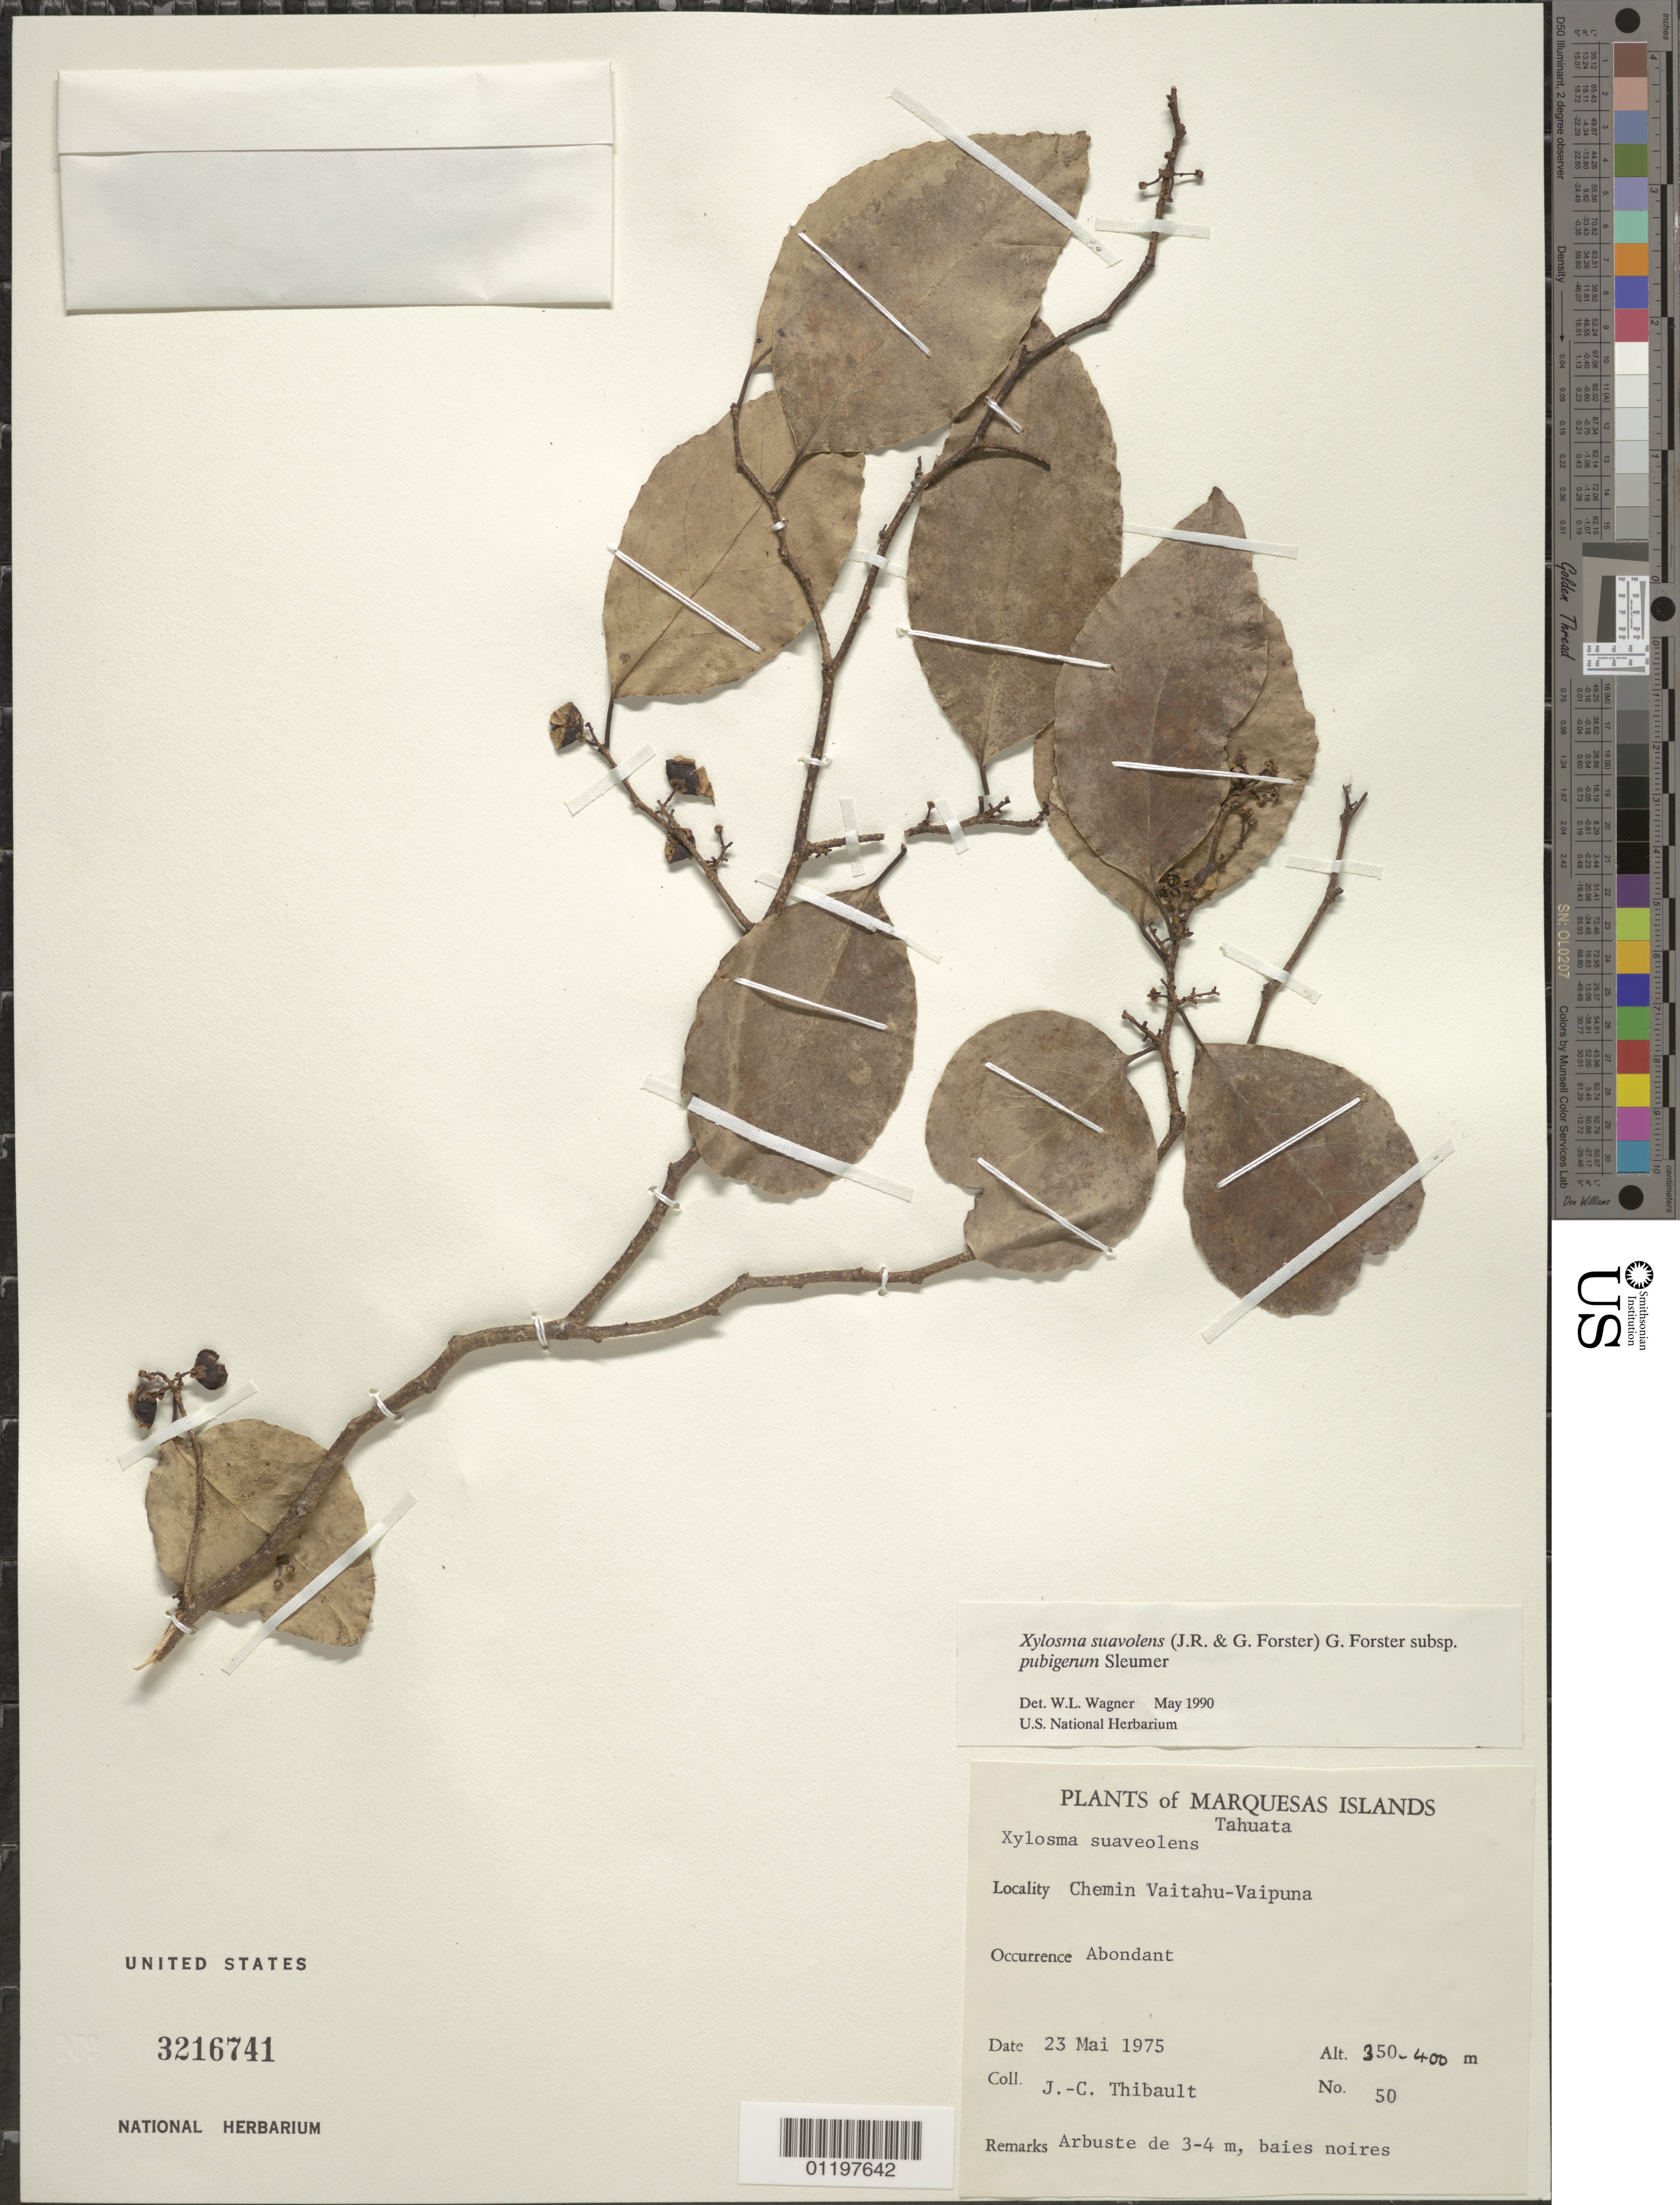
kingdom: Plantae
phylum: Tracheophyta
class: Magnoliopsida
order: Malpighiales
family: Salicaceae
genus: Xylosma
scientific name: Xylosma suaveolens subsp. pubigera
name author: Sleumer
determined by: Wagner, W. L., (BOT), Smithsonian Institution - National Museum of Natural History (UNITED STATES)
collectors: J. Thibault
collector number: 50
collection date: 1975-05-23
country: French Polynesia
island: Tahuata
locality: Chemin Vaitahu-Vaipuna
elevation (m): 50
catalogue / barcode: US 3216741